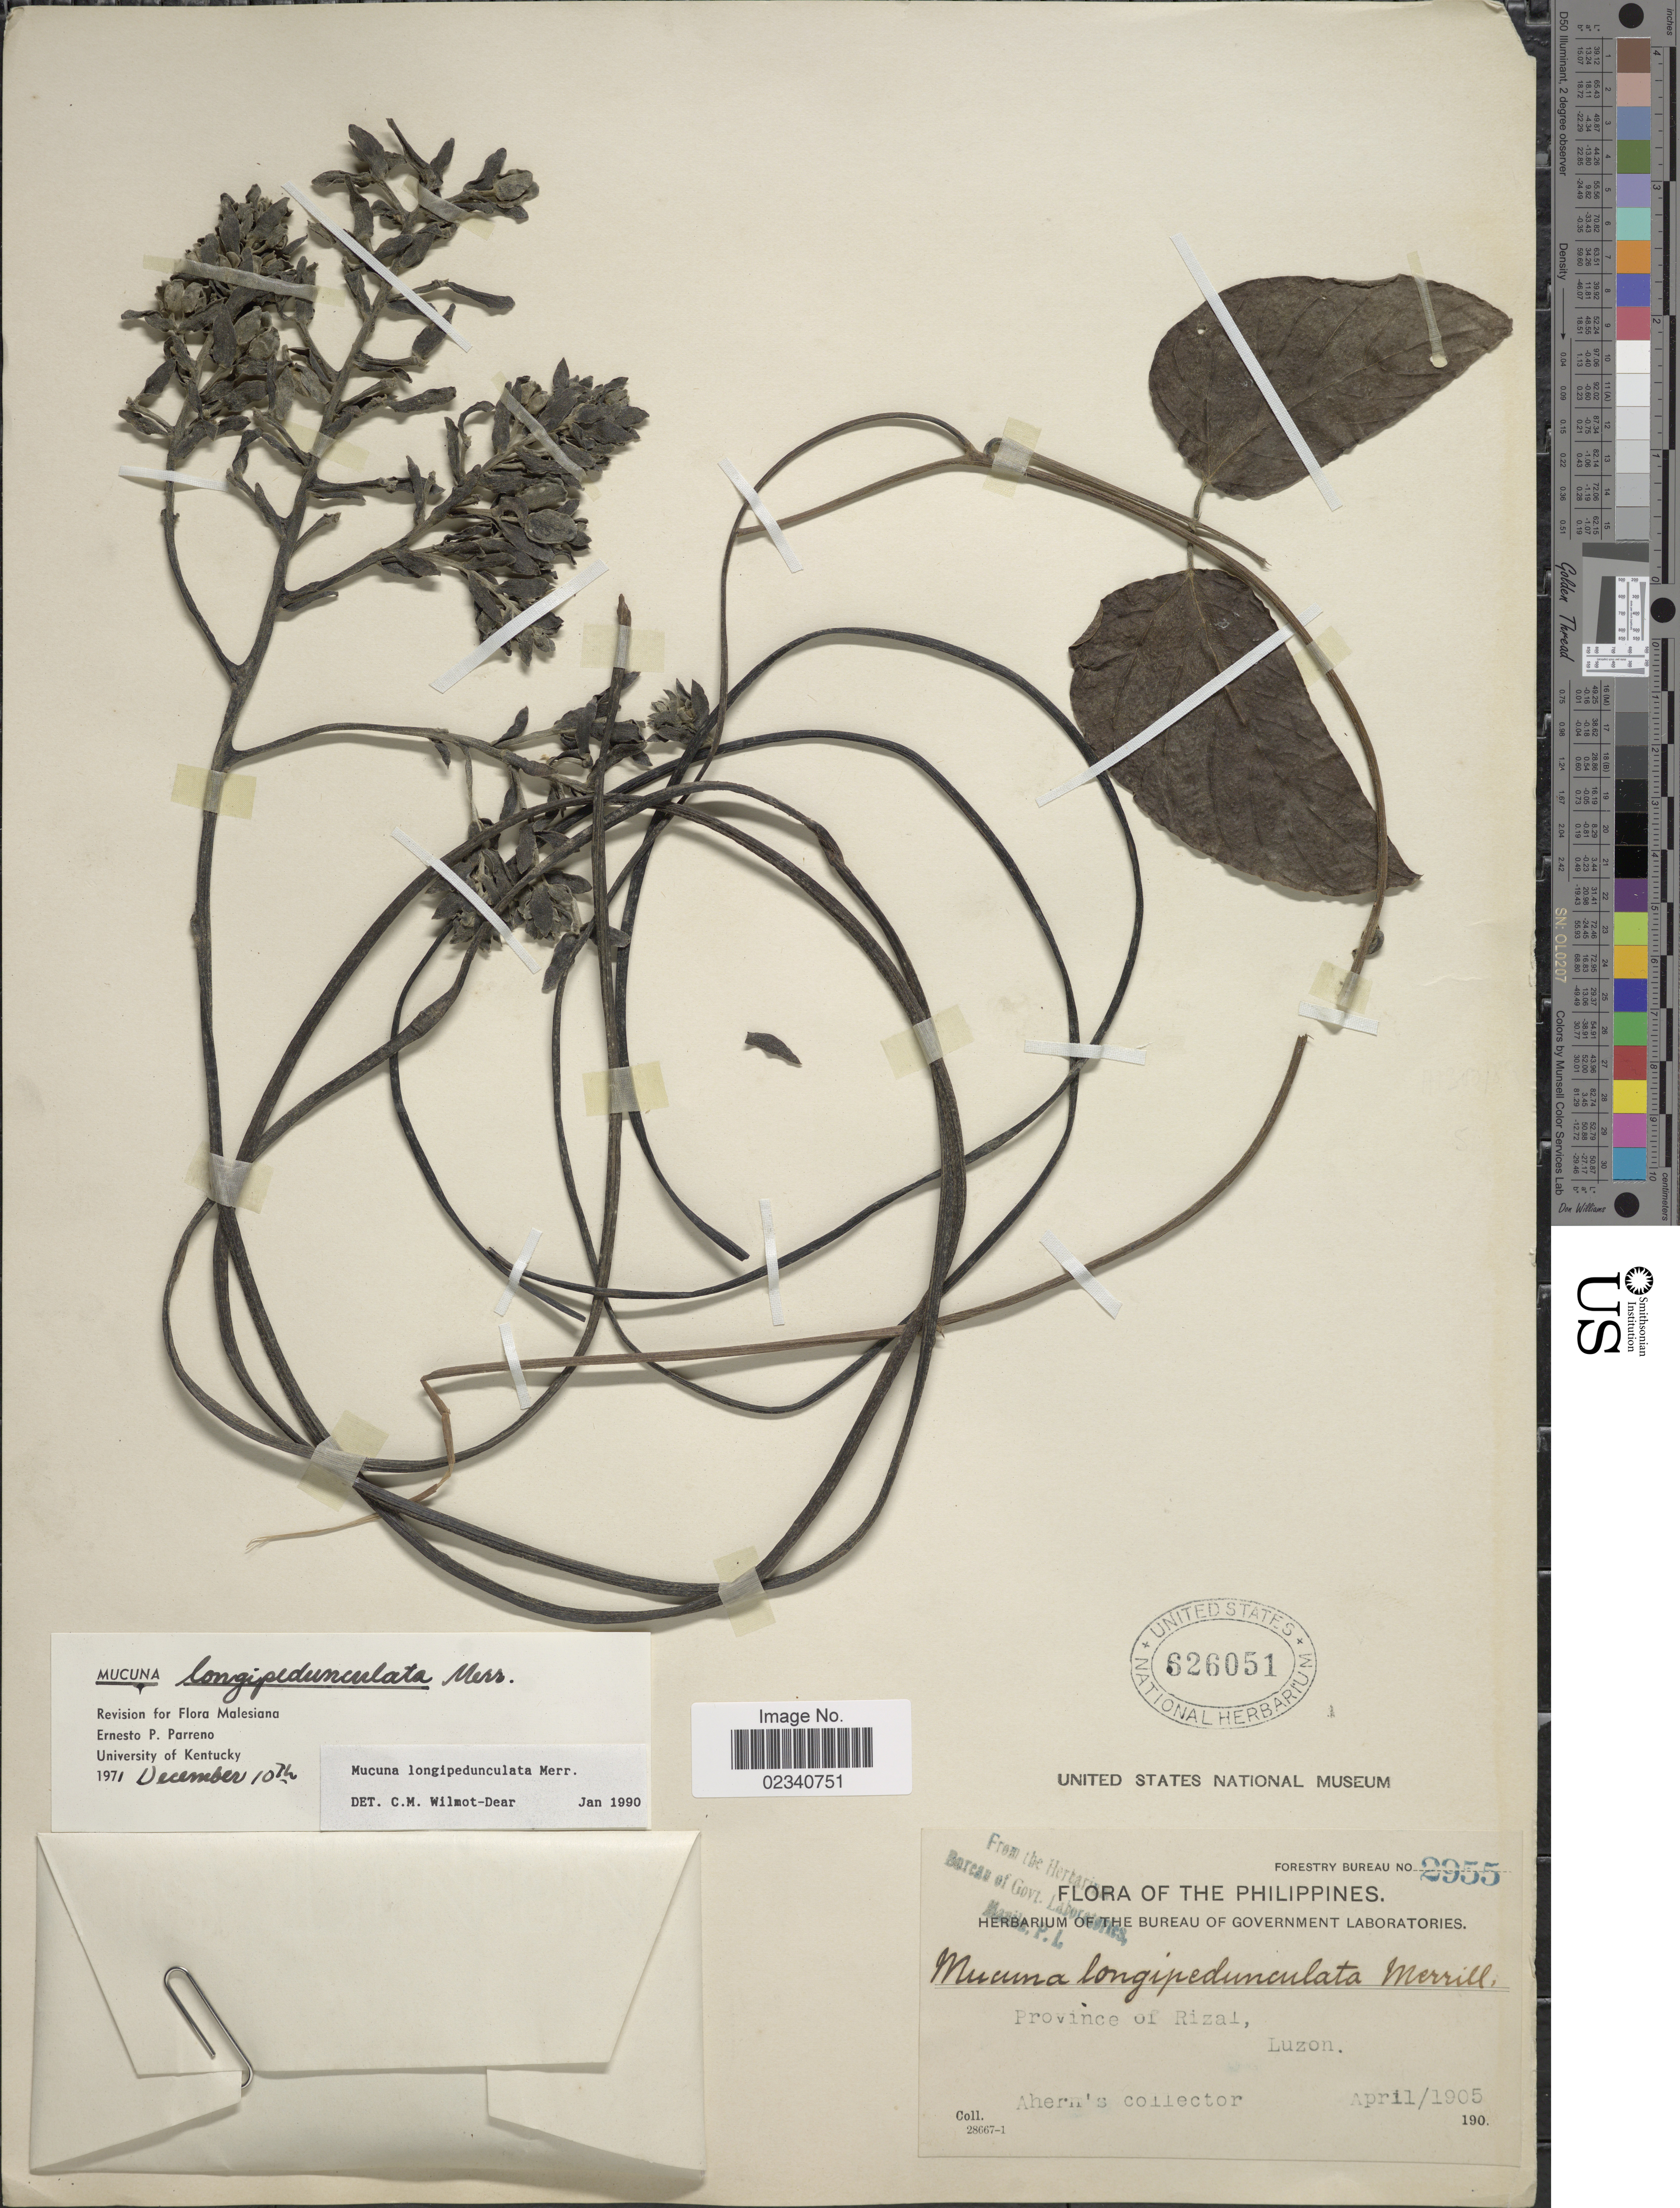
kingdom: Plantae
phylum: Tracheophyta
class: Magnoliopsida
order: Fabales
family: Fabaceae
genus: Mucuna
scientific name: Mucuna longipedunculata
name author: Merr.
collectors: Ahern's collector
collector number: Forestry Bureau 2955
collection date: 1905-04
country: Philippines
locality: Province of Rizal, Luzon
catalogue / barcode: US 626051